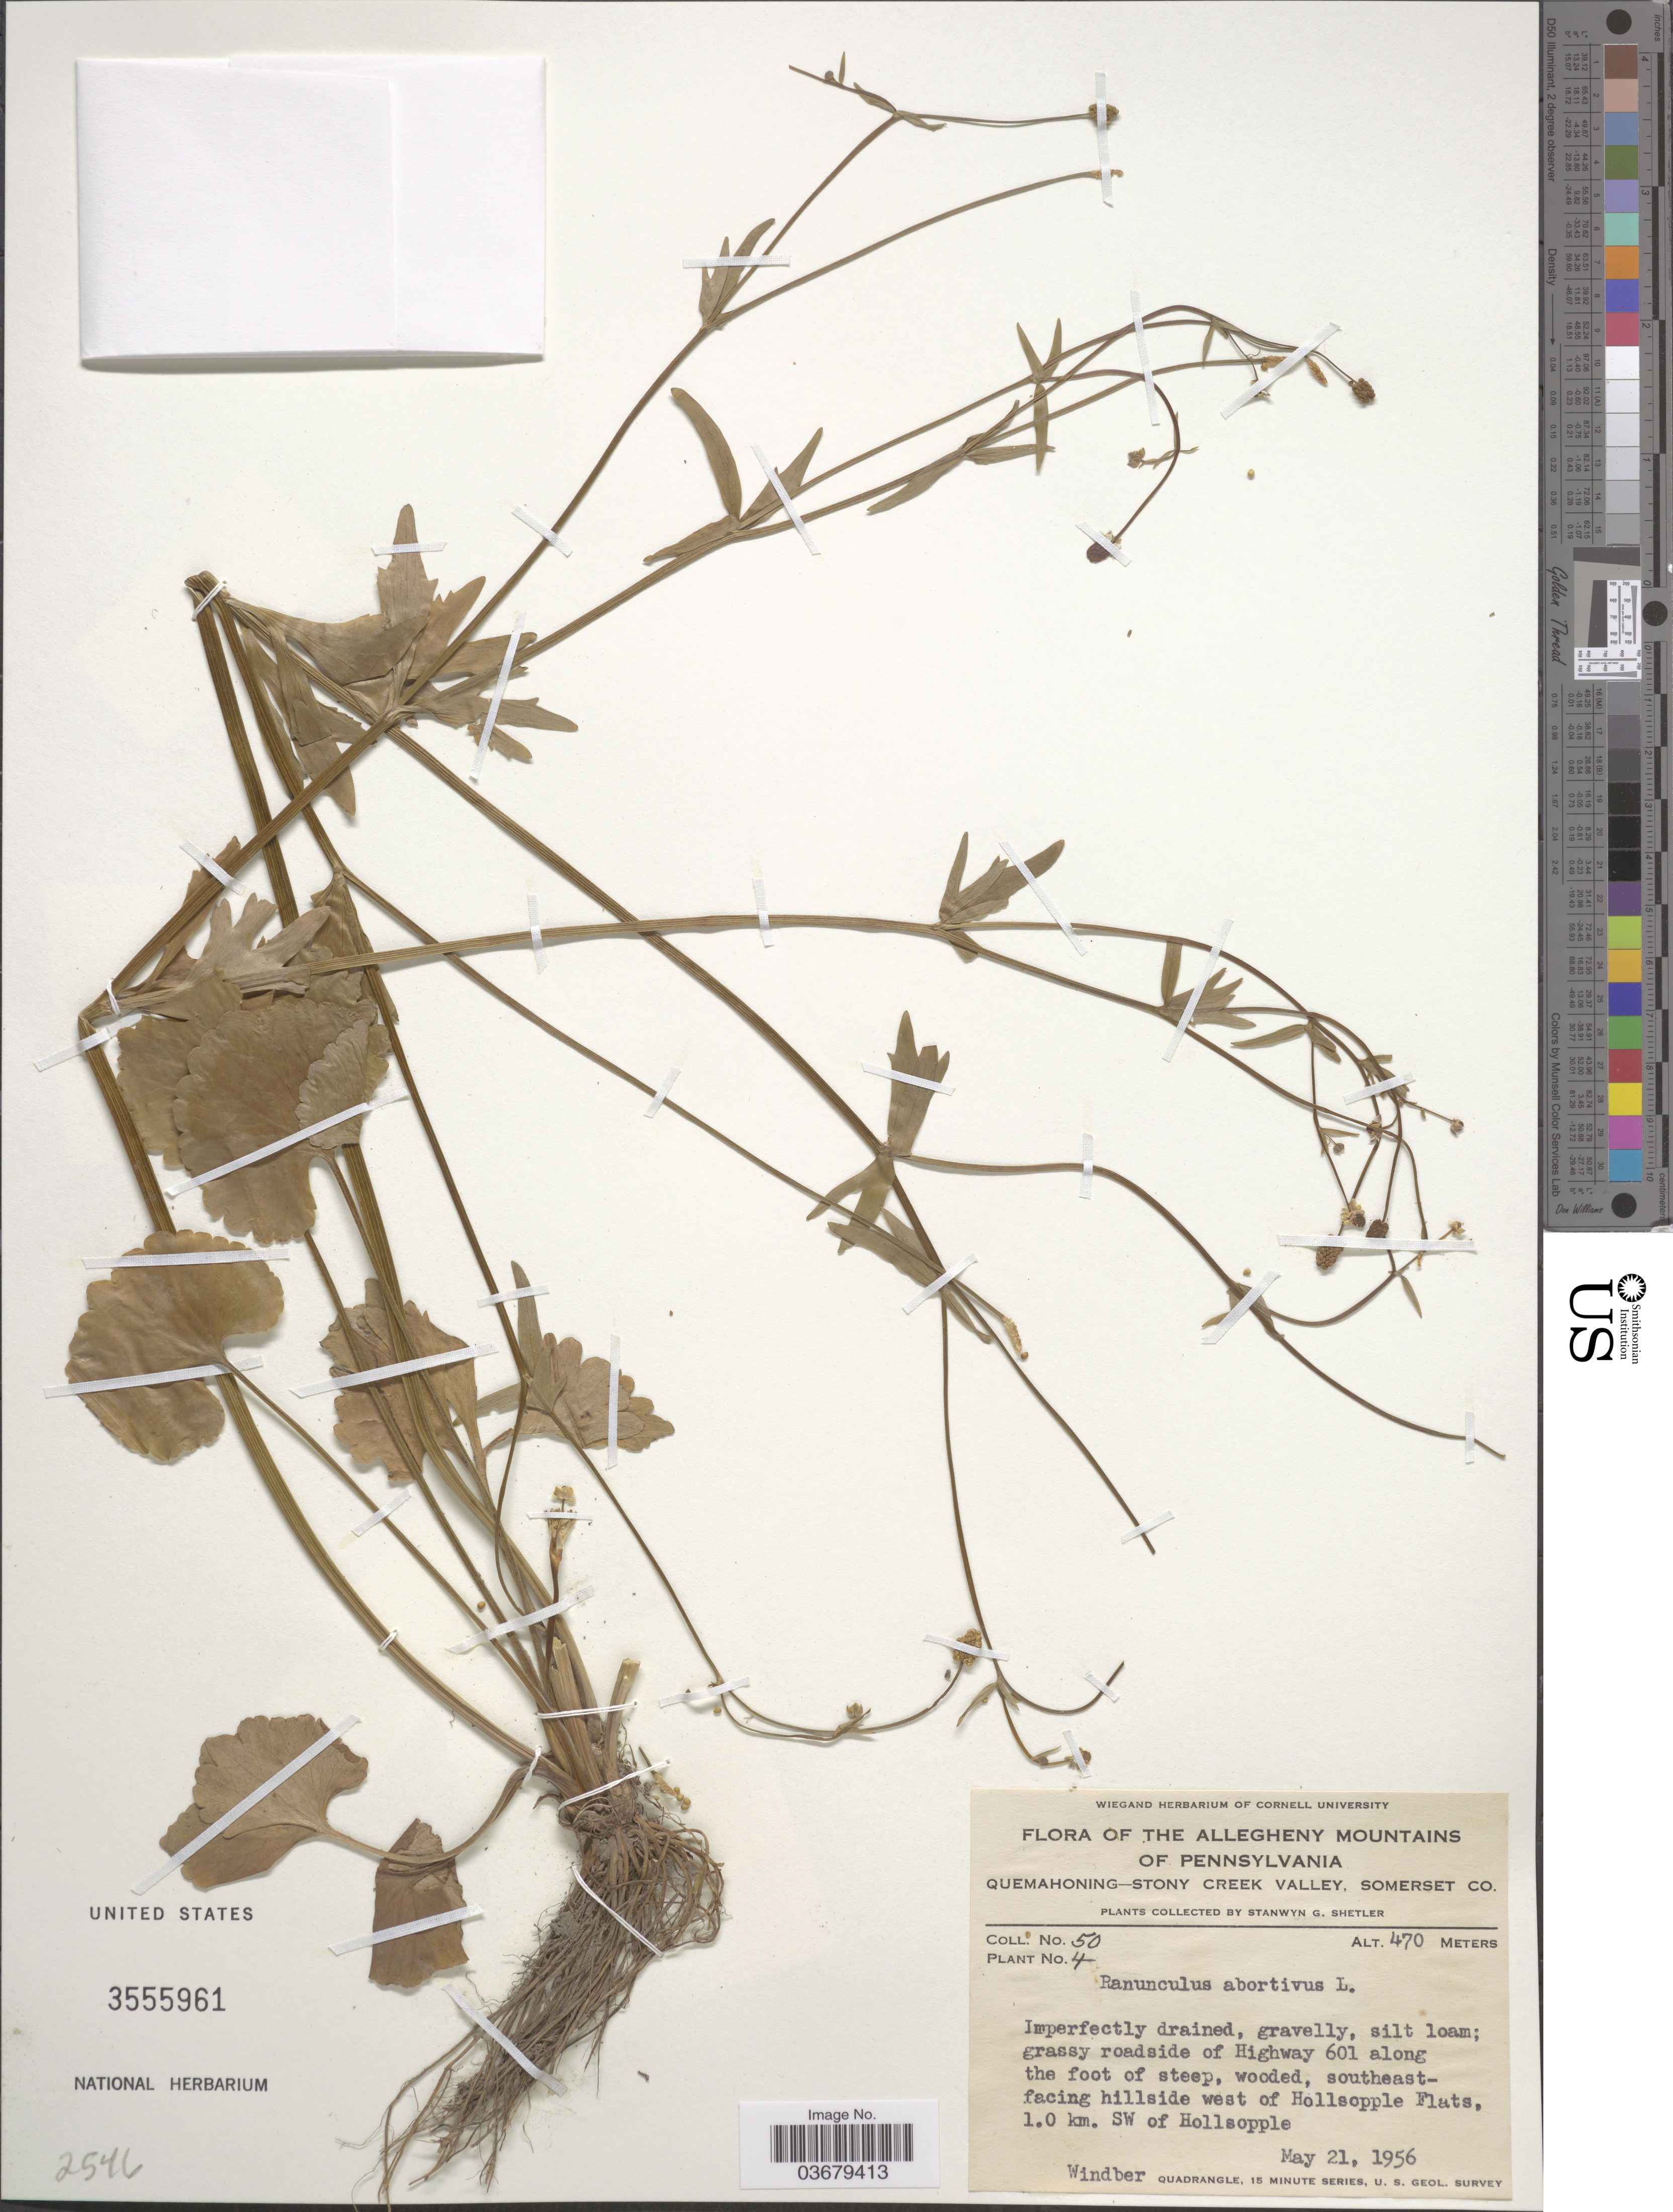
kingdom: Plantae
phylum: Tracheophyta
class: Magnoliopsida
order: Ranunculales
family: Ranunculaceae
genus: Ranunculus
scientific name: Ranunculus abortivus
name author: L.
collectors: S. Shetler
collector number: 50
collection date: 1956-05-21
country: United States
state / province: Pennsylvania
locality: The Allegheny Mountains of Pennsylvania. Quemahoning-Stony Creek Valley, Somerset Co. Grassy roadside of Highway 601 along the foot of steep, wooded, southeastfacing hillside west of Hollsopple Flats, 1.0 km. SW of Hollsopple. Windber Quadrangle.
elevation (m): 470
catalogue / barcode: US 3555961